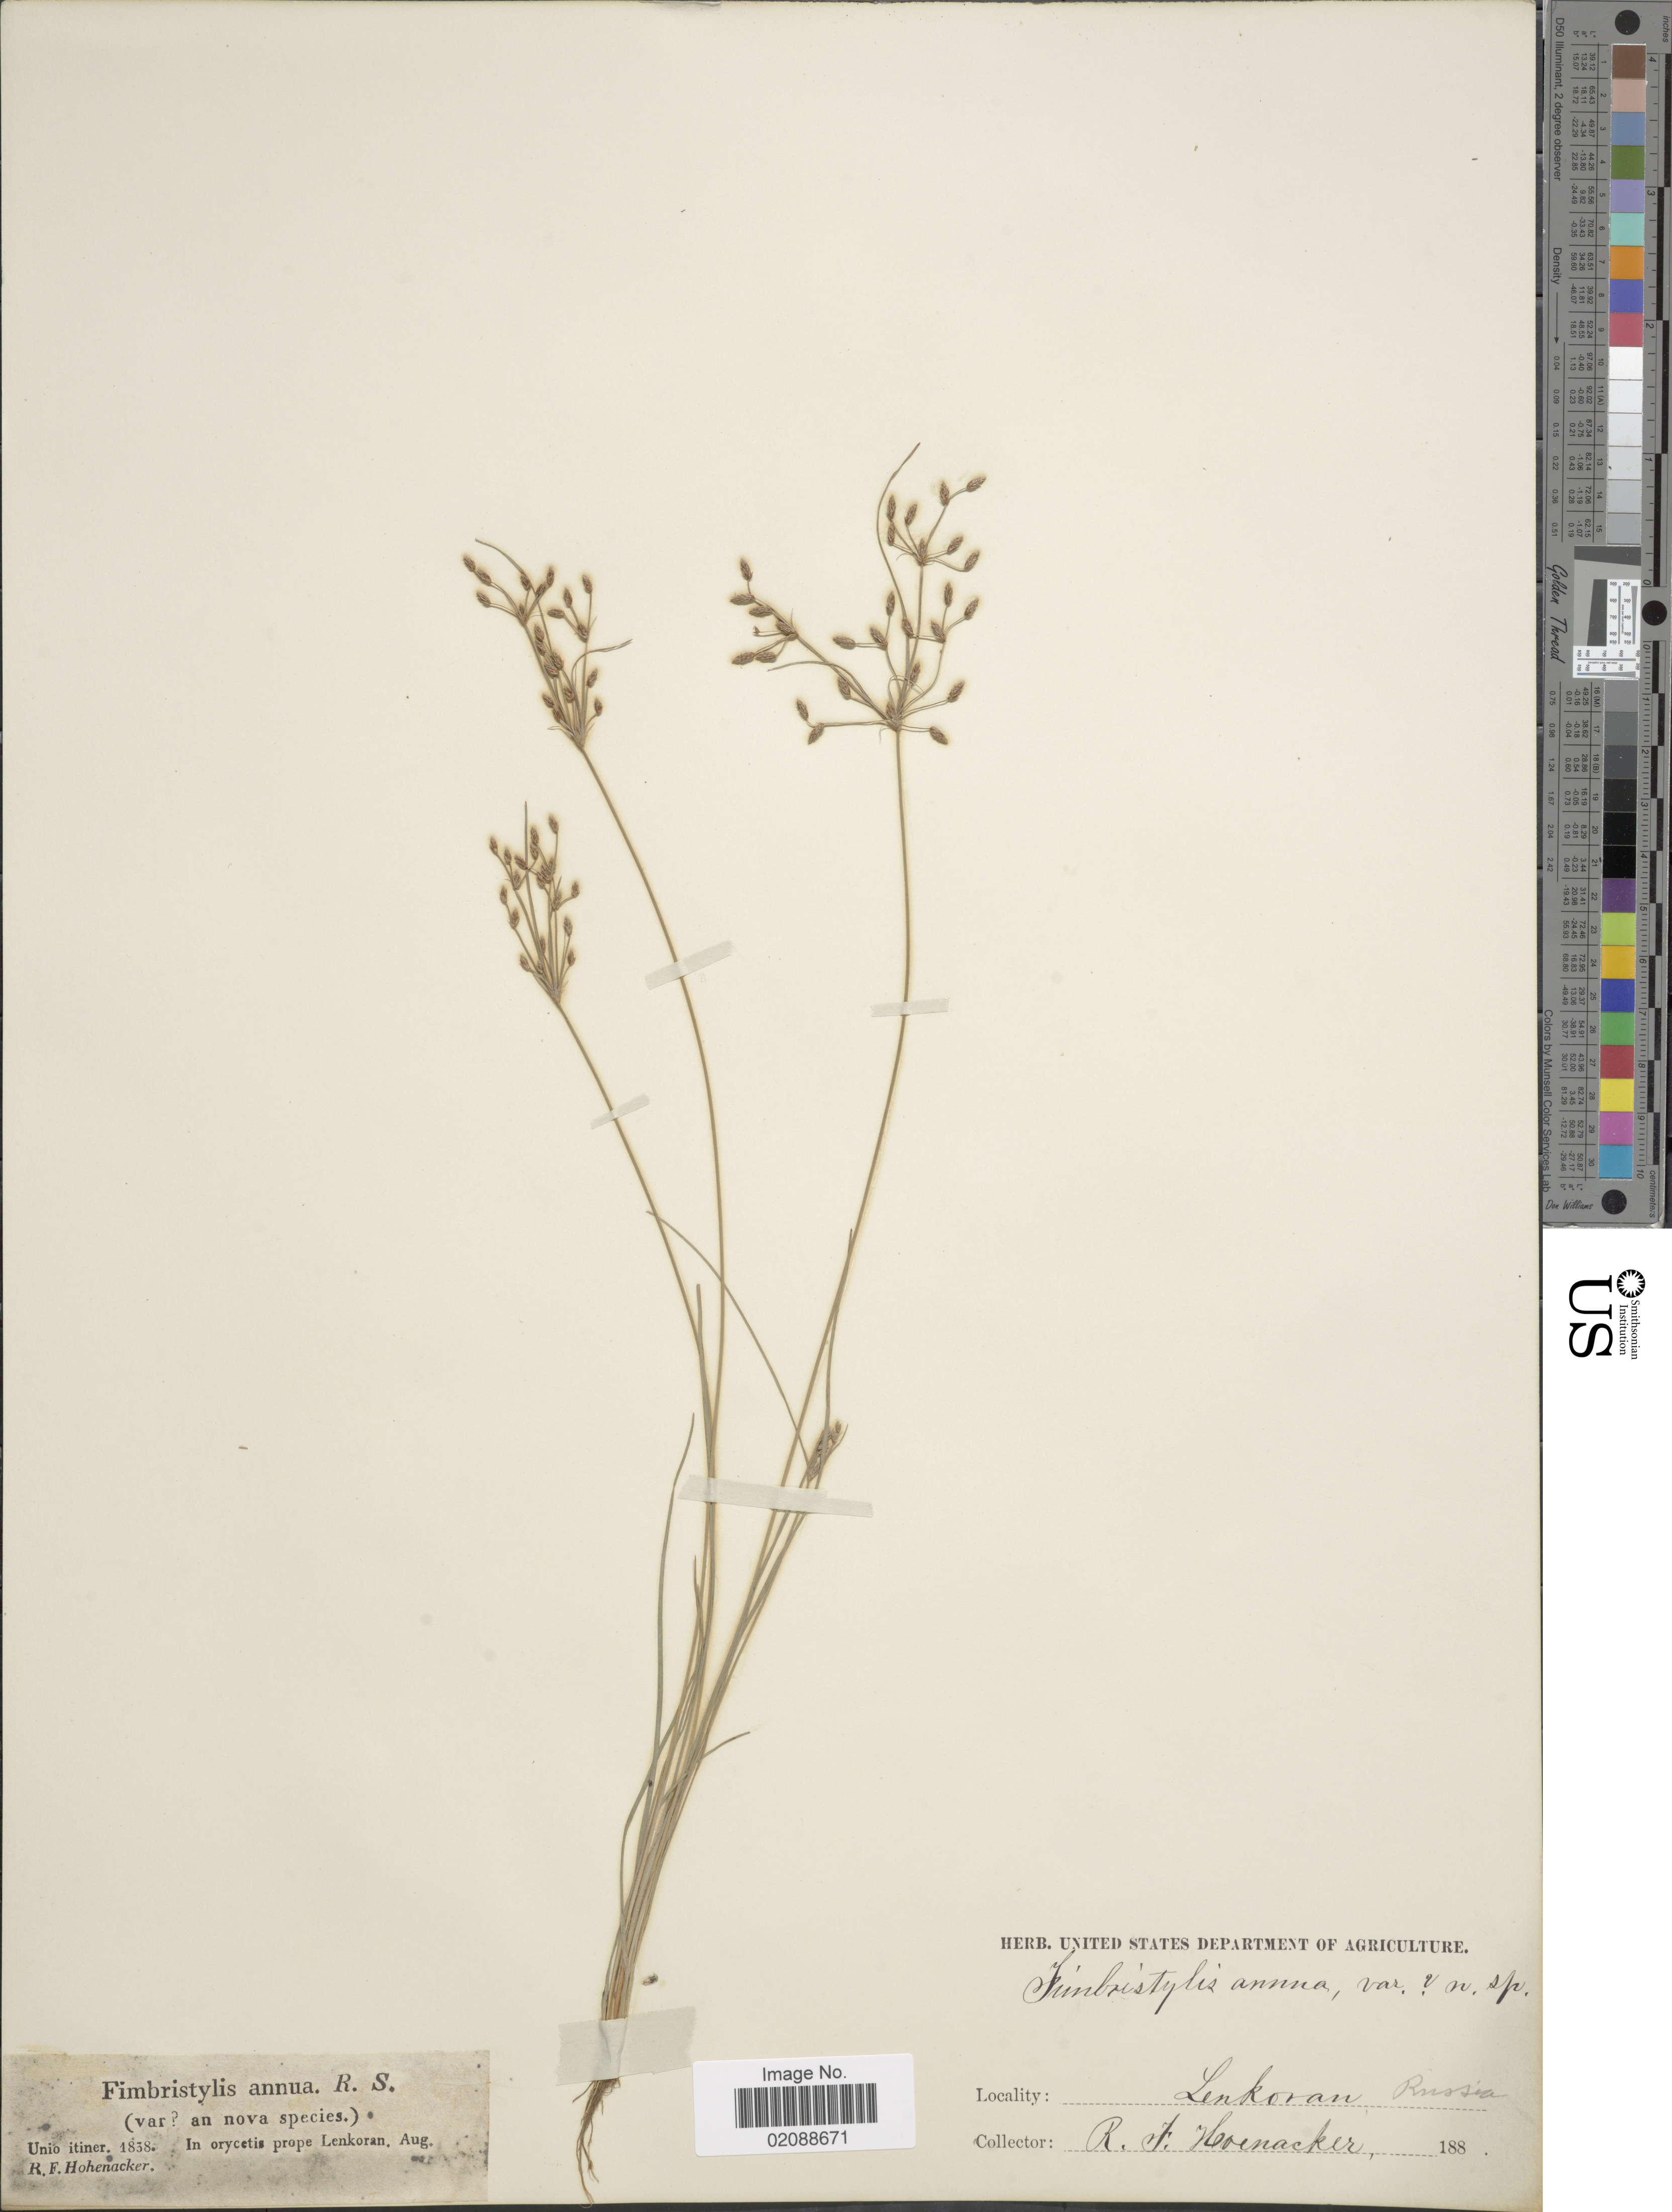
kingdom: Plantae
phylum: Tracheophyta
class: Liliopsida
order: Poales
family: Cyperaceae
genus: Fimbristylis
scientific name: Fimbristylis annua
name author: (All.) Roem. & Schult.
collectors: R. F. Hohenacker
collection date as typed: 188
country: Azerbaijan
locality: Lenkoran